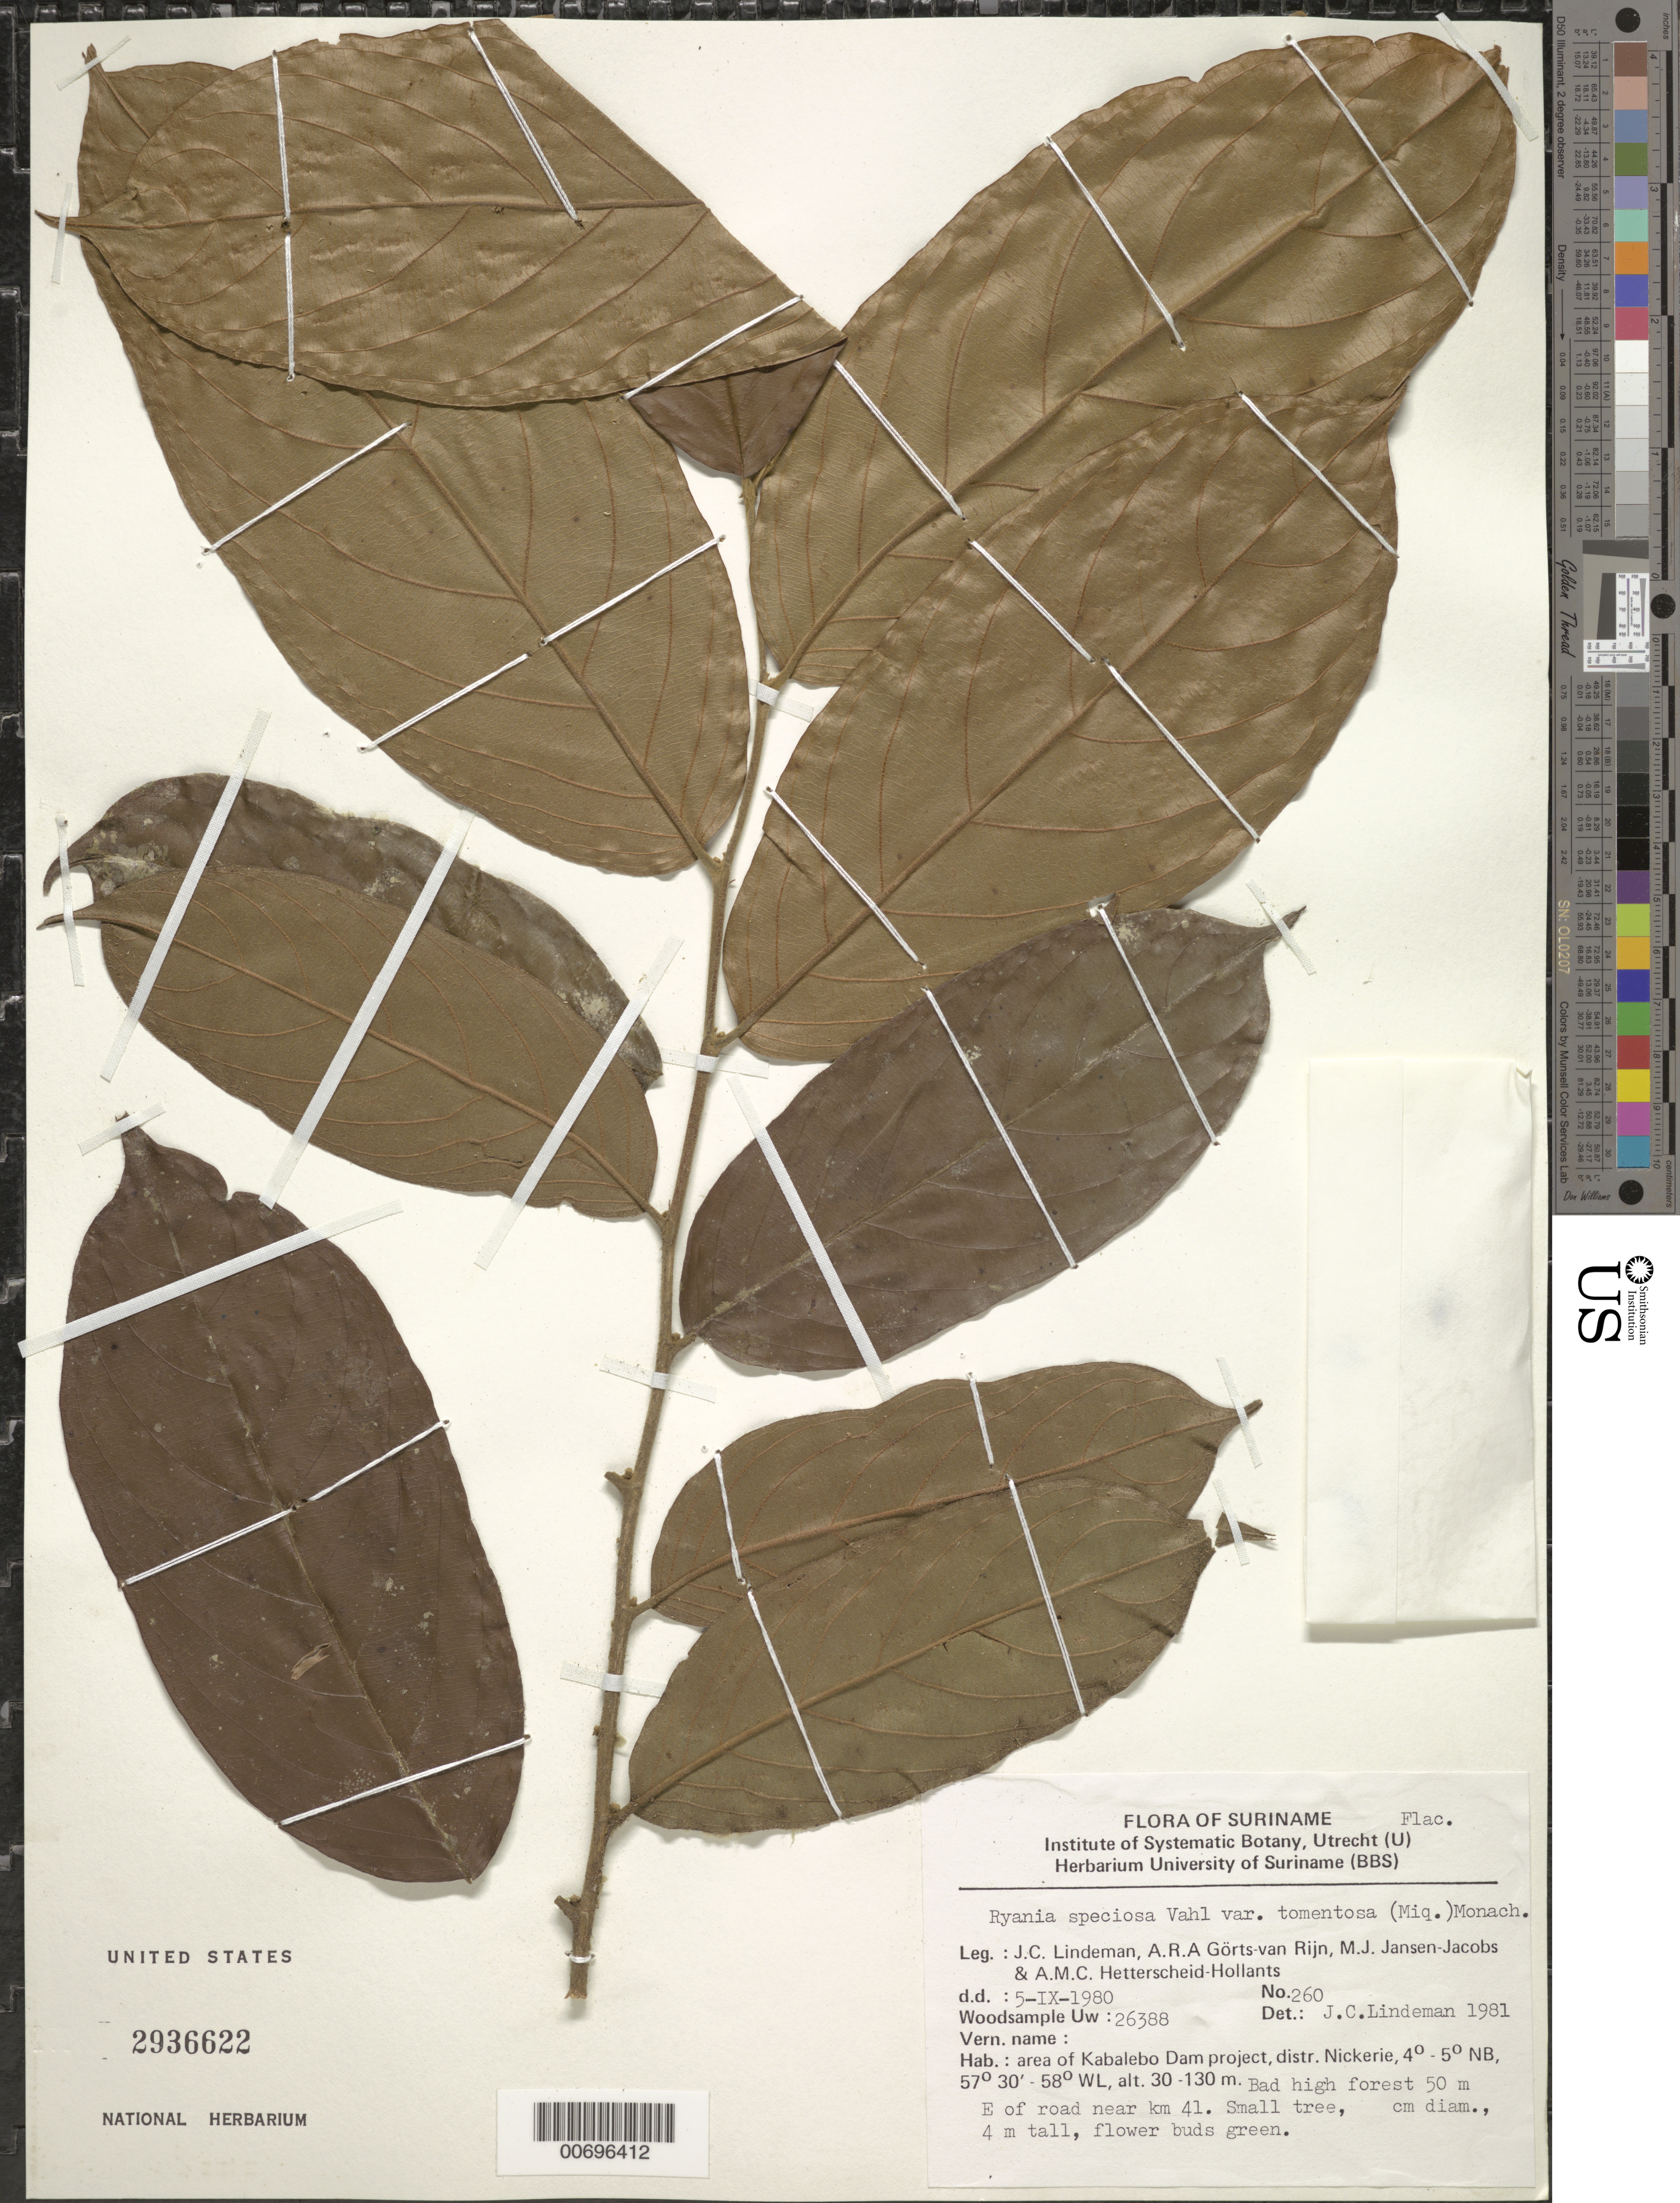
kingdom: Plantae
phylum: Tracheophyta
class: Magnoliopsida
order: Malpighiales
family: Salicaceae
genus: Ryania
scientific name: Ryania speciosa var. tomentosa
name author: (Miq.) Monach.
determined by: Lindeman, J. C.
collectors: J. C. Lindeman, A. .R. A. Görts-van Rijn, M. J. Jansen-Jacobs & A. Hetterscheid-Hollants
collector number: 80 260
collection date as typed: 5-Sep-80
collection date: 1980-09-05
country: Suriname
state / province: Nickerie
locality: Kabalebo Dam project area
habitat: Bad high forest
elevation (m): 30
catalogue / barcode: US 2936622